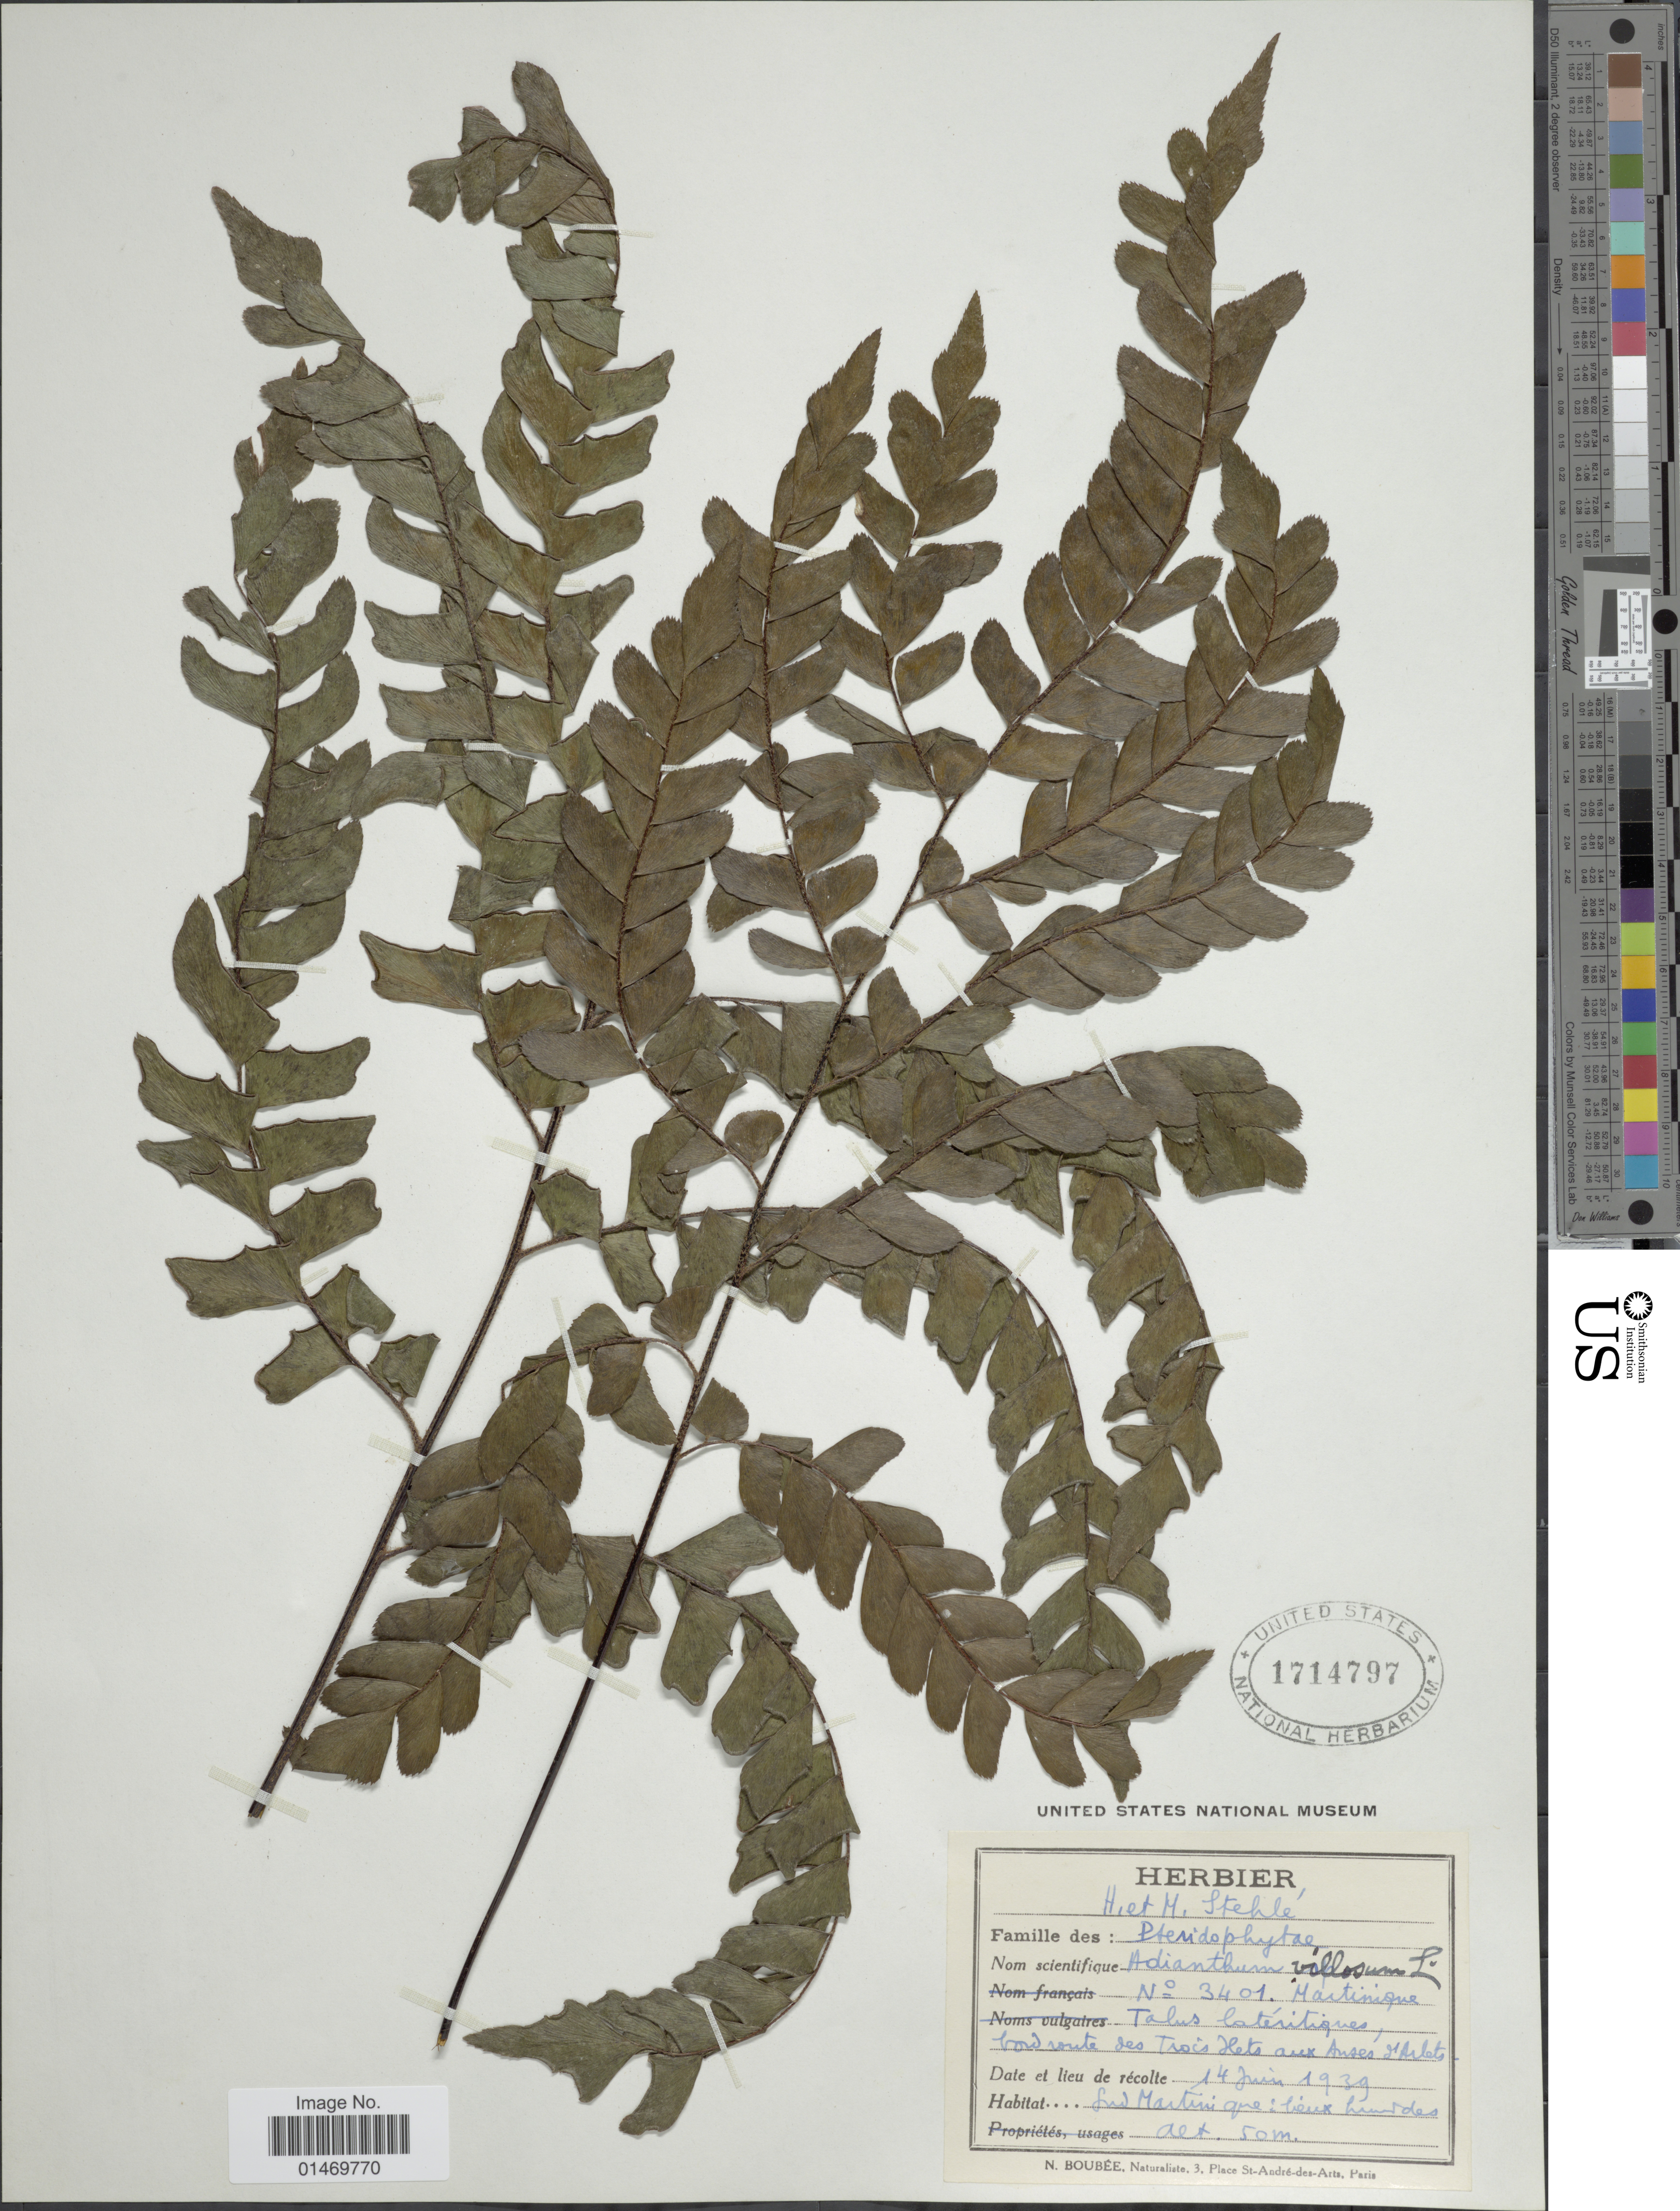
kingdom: Plantae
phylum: Tracheophyta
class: Polypodiopsida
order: Polypodiales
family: Pteridaceae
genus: Adiantum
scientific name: Adiantum villosum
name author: L.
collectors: H. Stehlé & M. Stehlé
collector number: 3401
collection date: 1939-06-14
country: Martinique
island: Martinique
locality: Bord route des Trois-Îlets aux Anses-d'Arlets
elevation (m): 50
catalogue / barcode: US 1714797